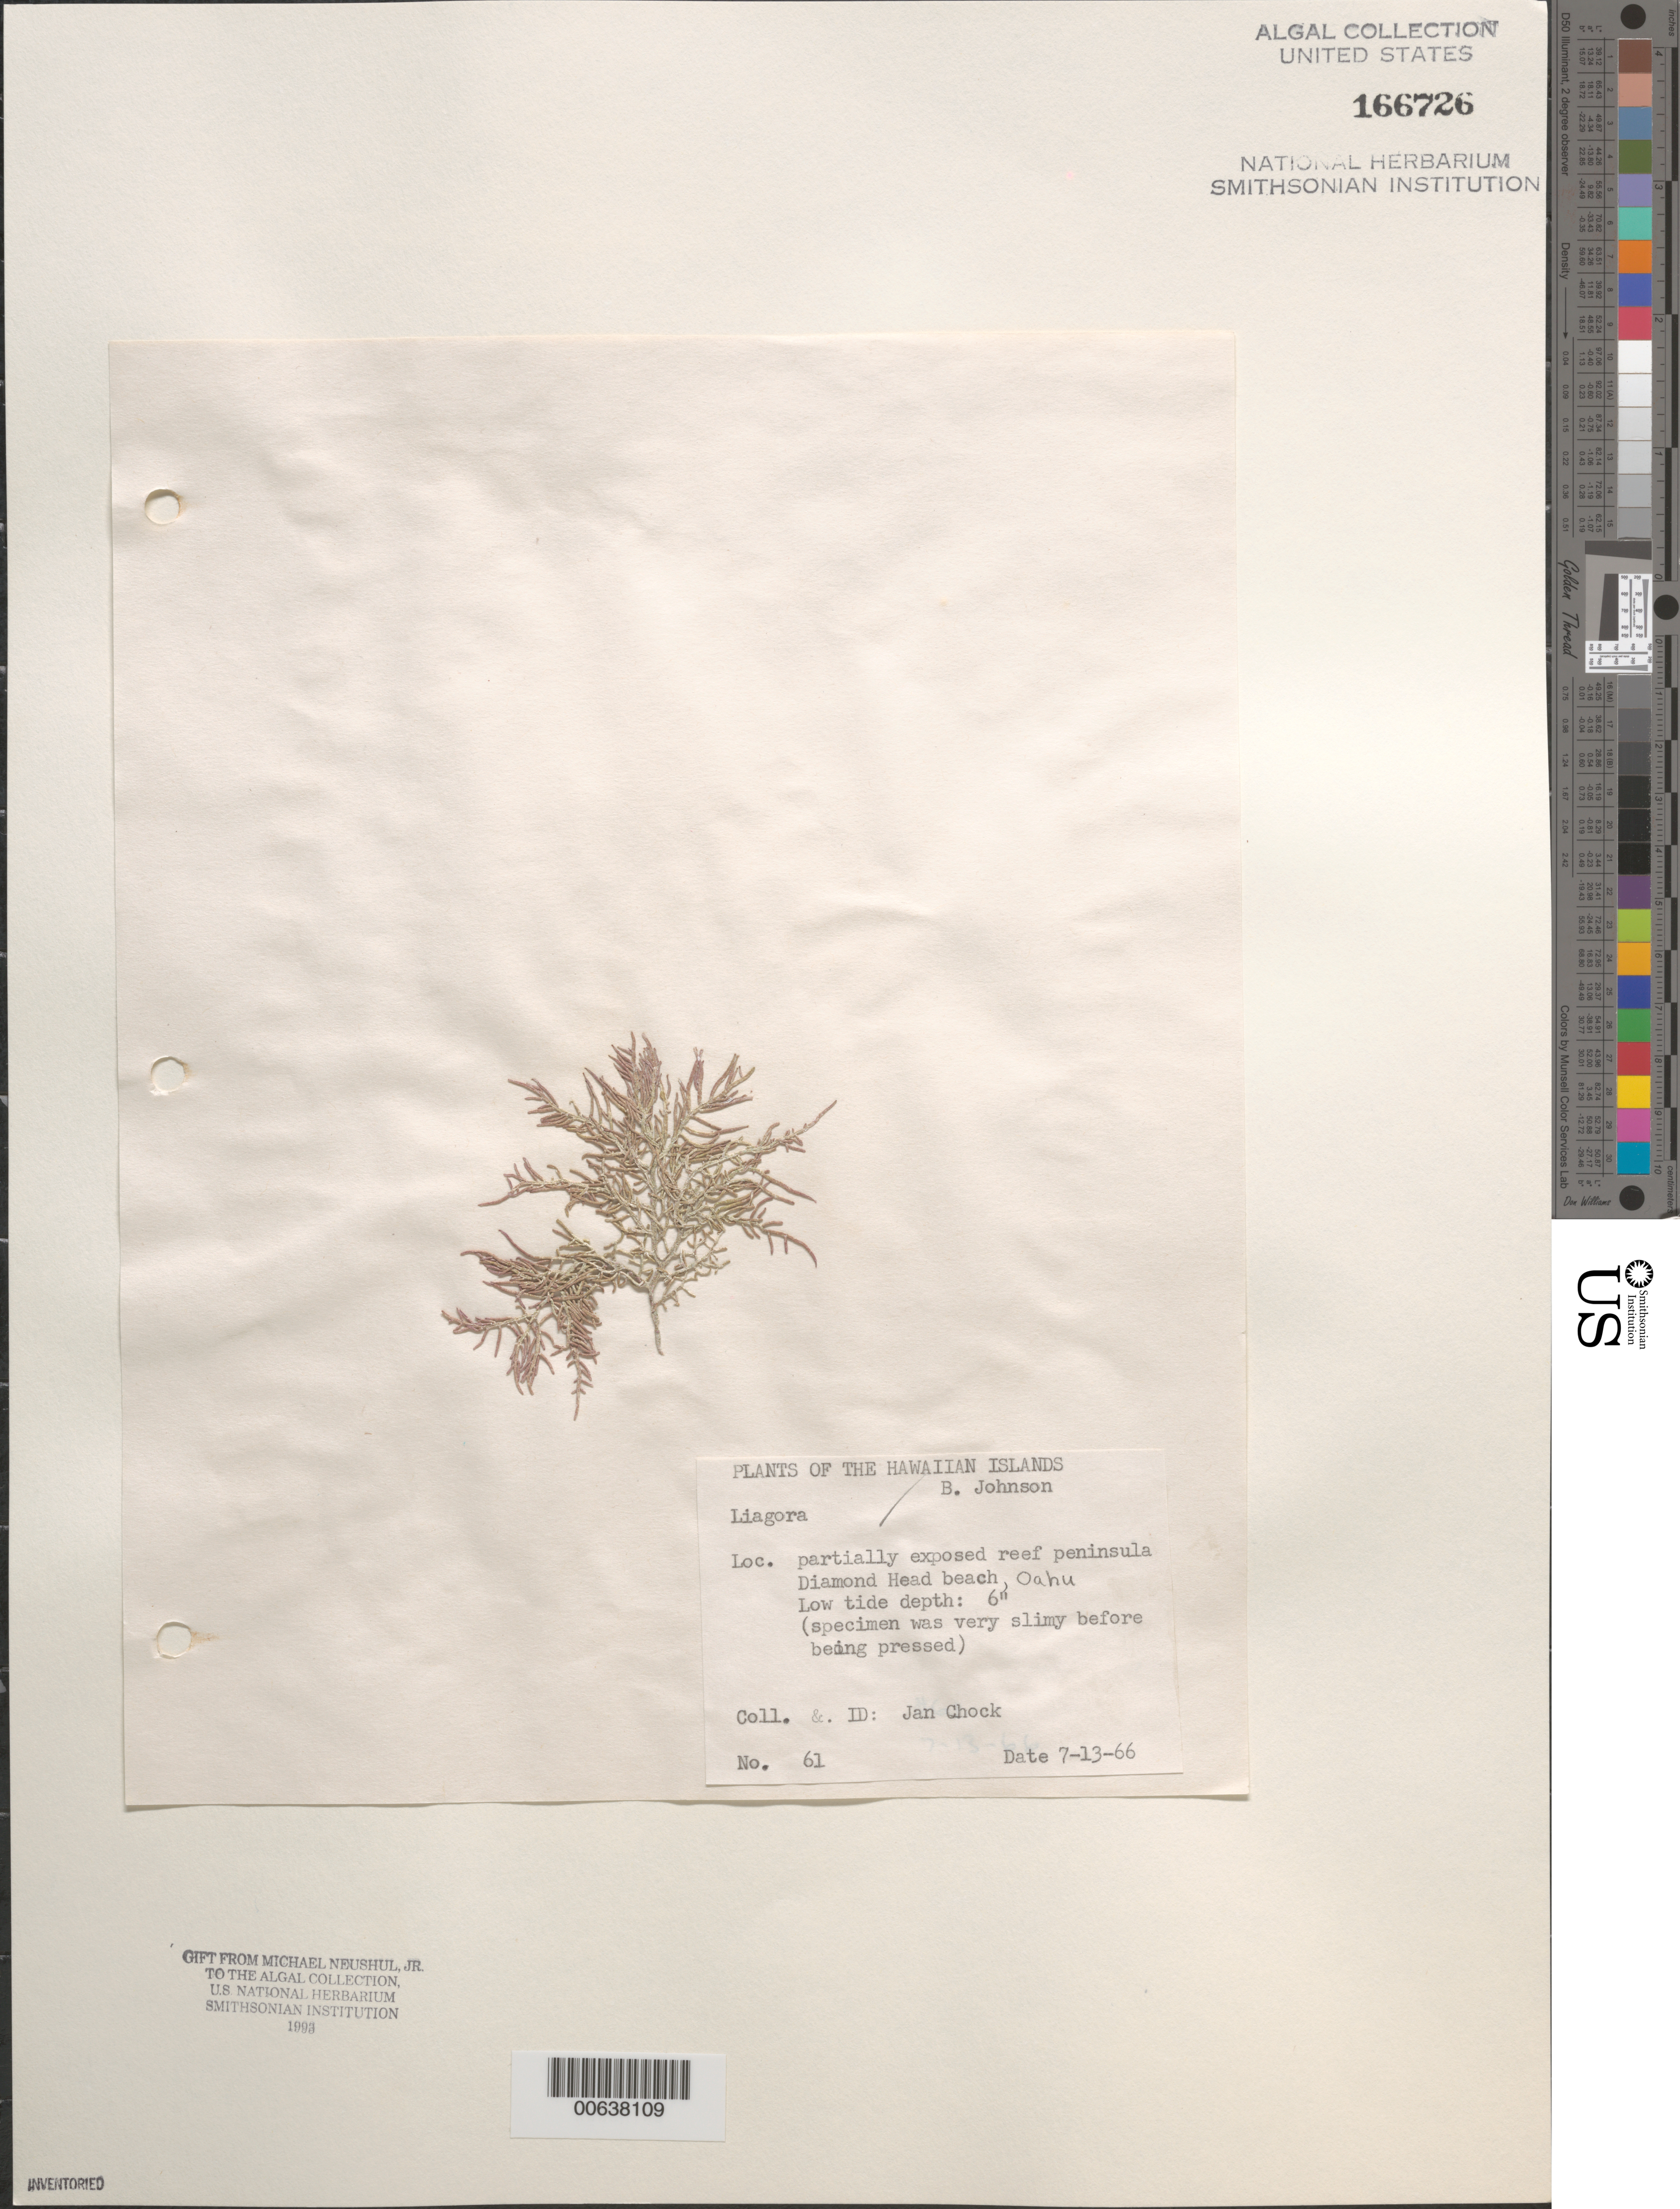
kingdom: Plantae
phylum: Rhodophyta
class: Florideophyceae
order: Nemaliales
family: Liagoraceae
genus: Liagora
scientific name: Liagora sp.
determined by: Chock, Jan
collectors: J. Chock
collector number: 61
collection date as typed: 13 Jul 1966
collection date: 1966-07-13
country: United States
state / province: Hawaii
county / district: Honolulu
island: Oahu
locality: Diamond Head Beach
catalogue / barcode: US 166726